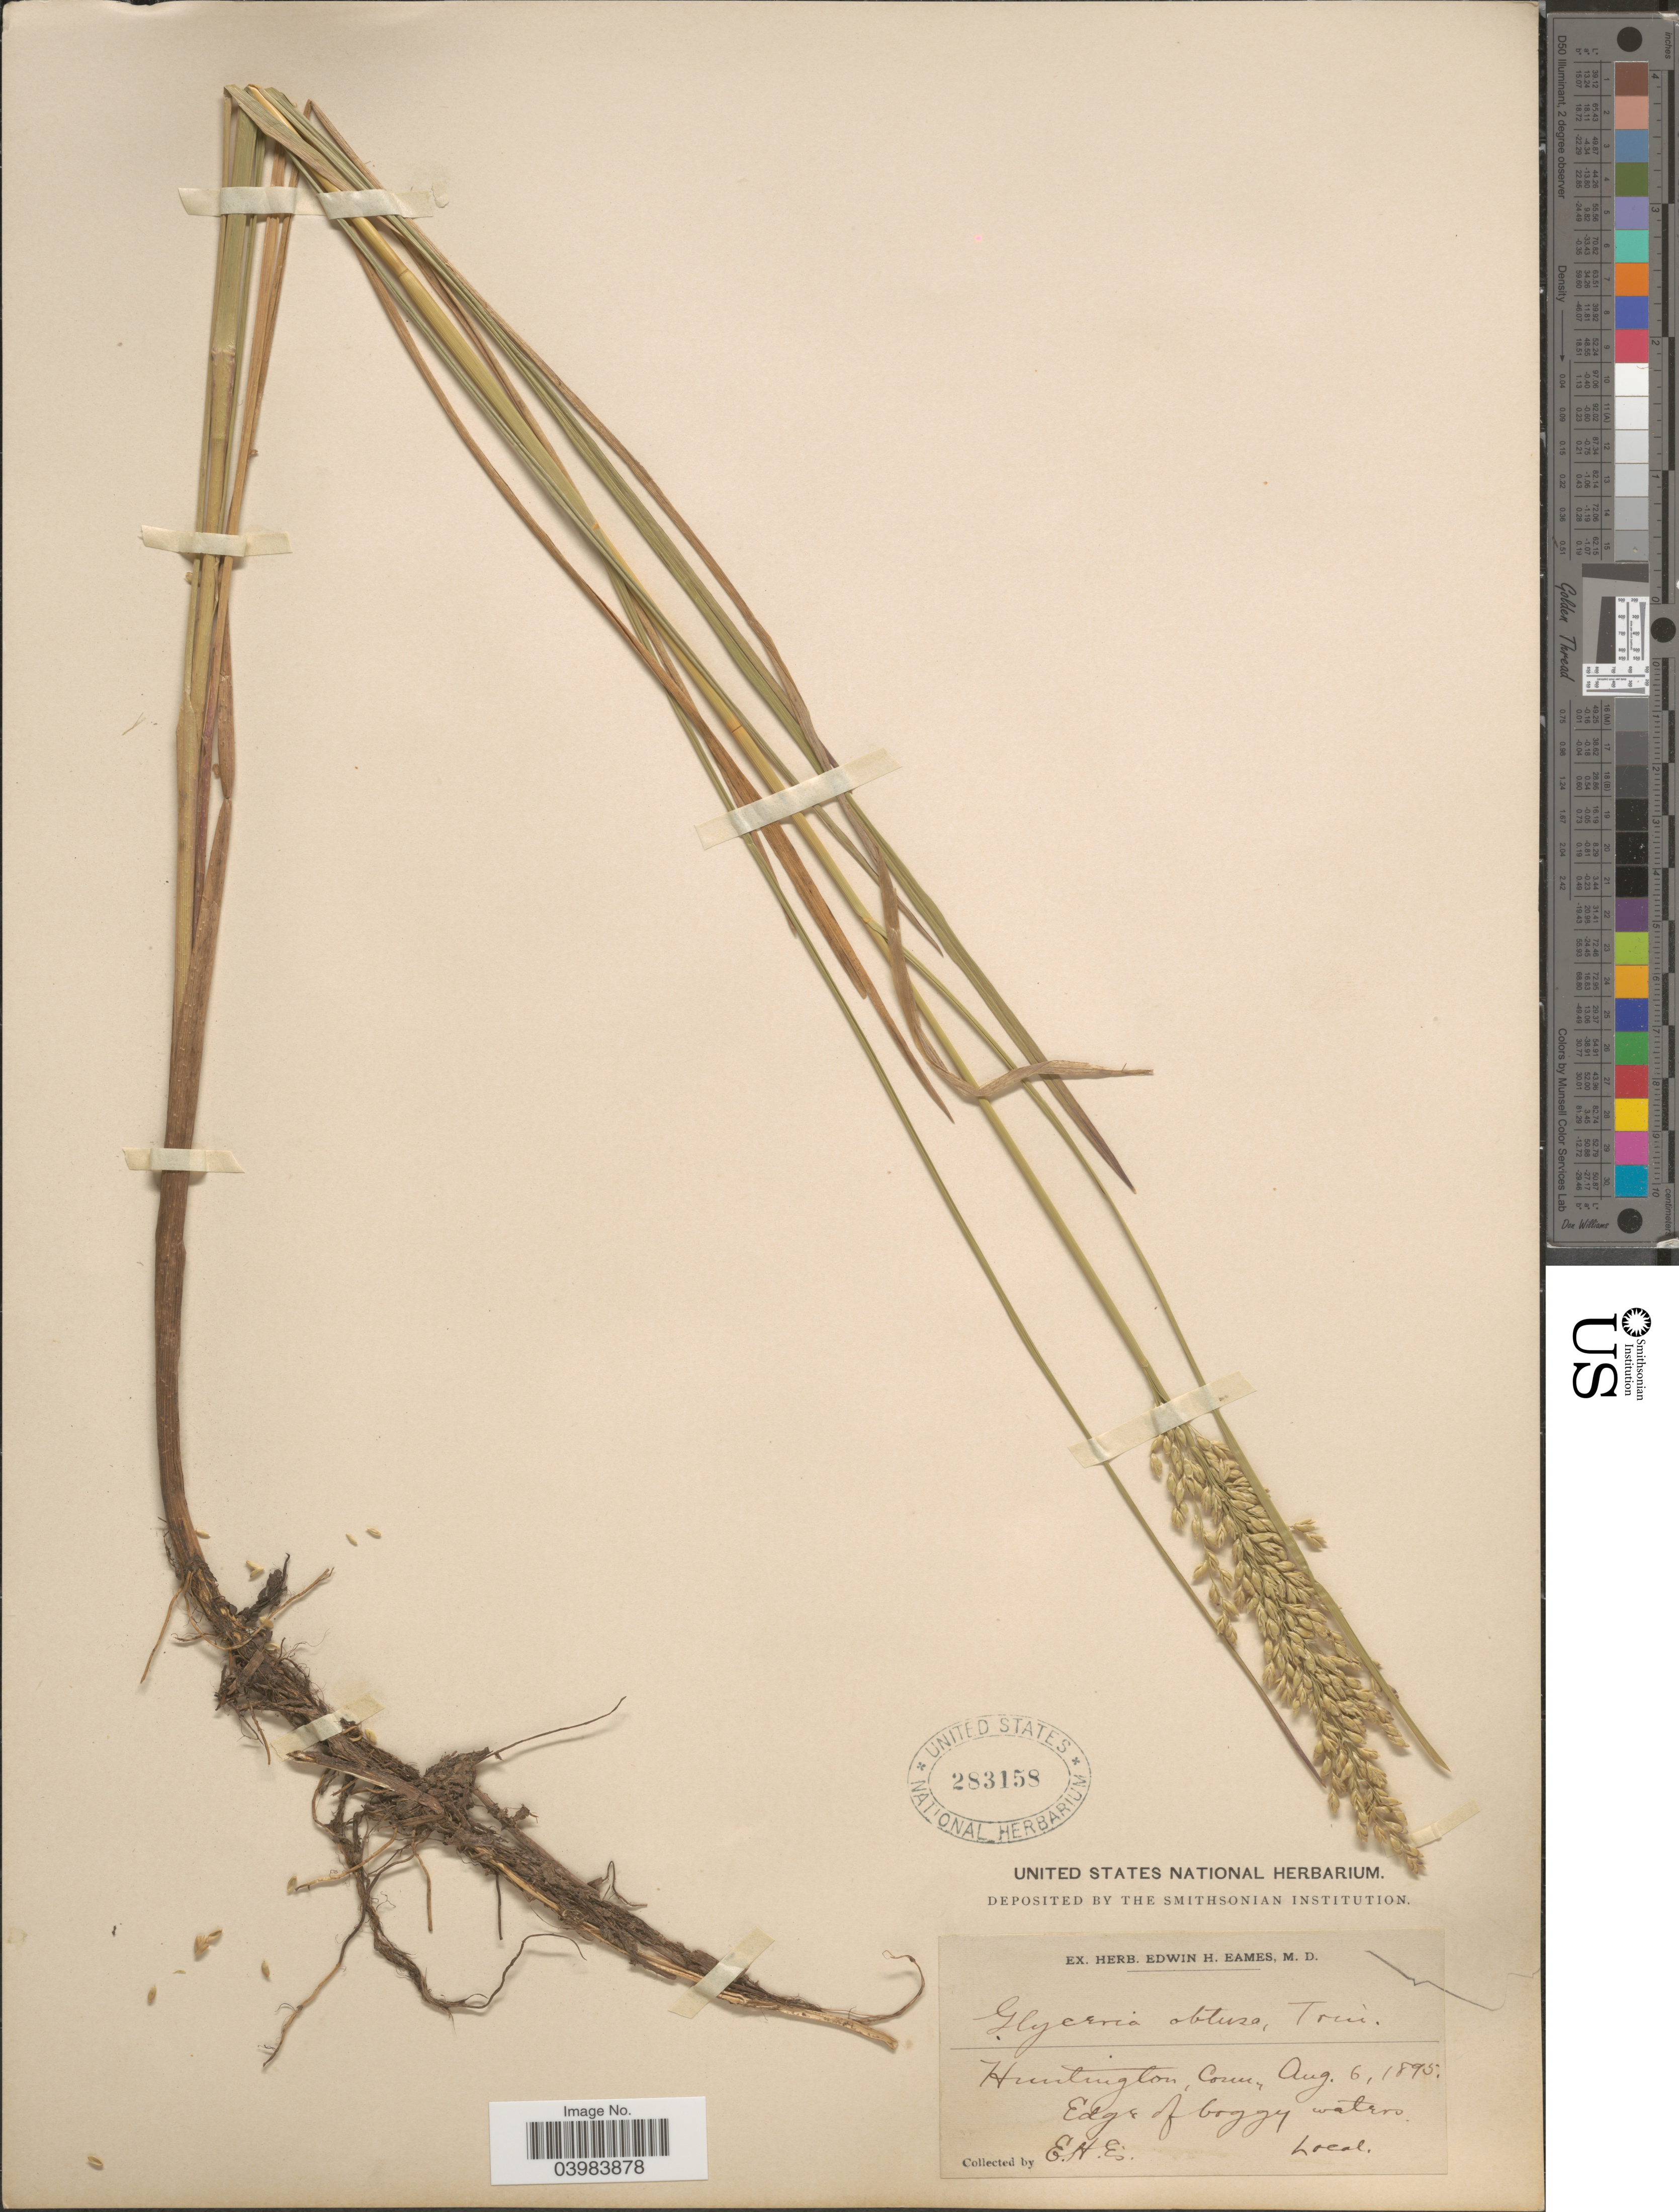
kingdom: Plantae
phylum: Tracheophyta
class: Liliopsida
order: Poales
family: Poaceae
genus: Glyceria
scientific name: Glyceria obtusa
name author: (Muhl.) Trin.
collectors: E. H. Eames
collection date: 1895-08-06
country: United States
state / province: Connecticut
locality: Huntington. Edge of boggy waters.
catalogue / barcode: US 283158